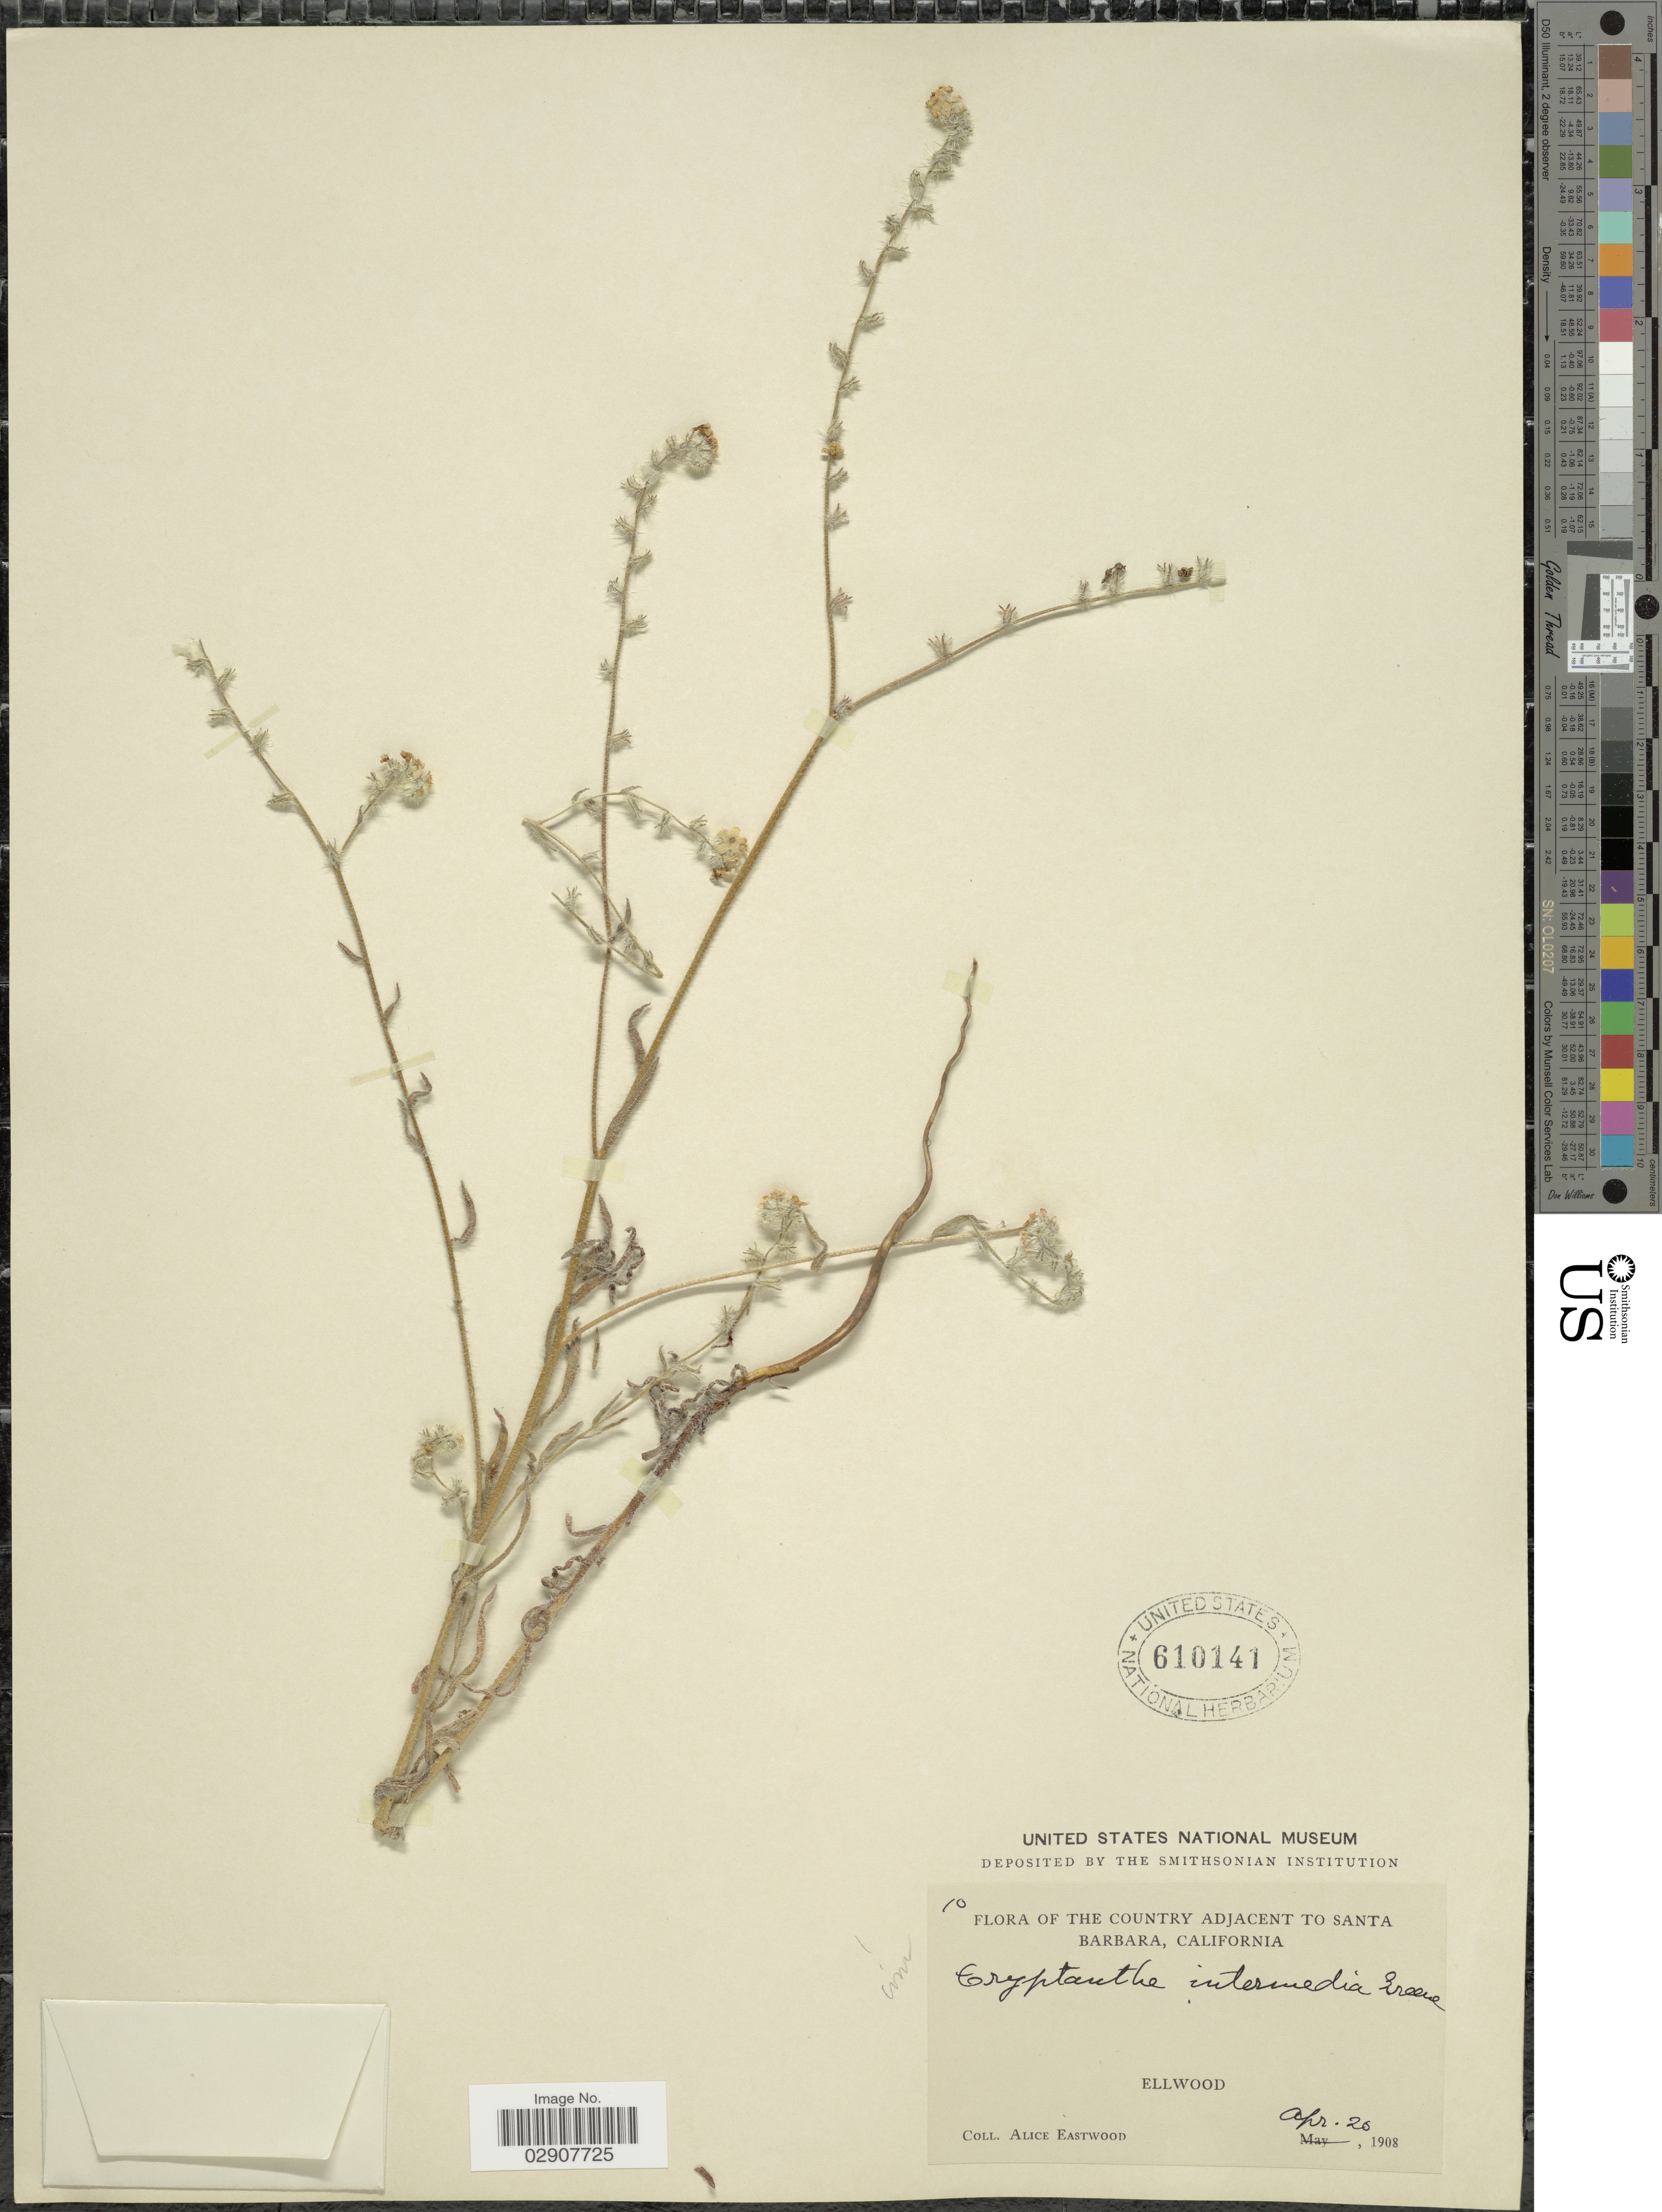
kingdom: Plantae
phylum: Tracheophyta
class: Magnoliopsida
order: Boraginales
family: Boraginaceae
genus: Cryptantha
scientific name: Cryptantha intermedia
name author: (A. Gray) Greene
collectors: A. Eastwood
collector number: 10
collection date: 1908-04-26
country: United States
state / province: California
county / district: Santa Barbara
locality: The Country adjacent to Santa Barbara, Ellwood.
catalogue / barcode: US 610141